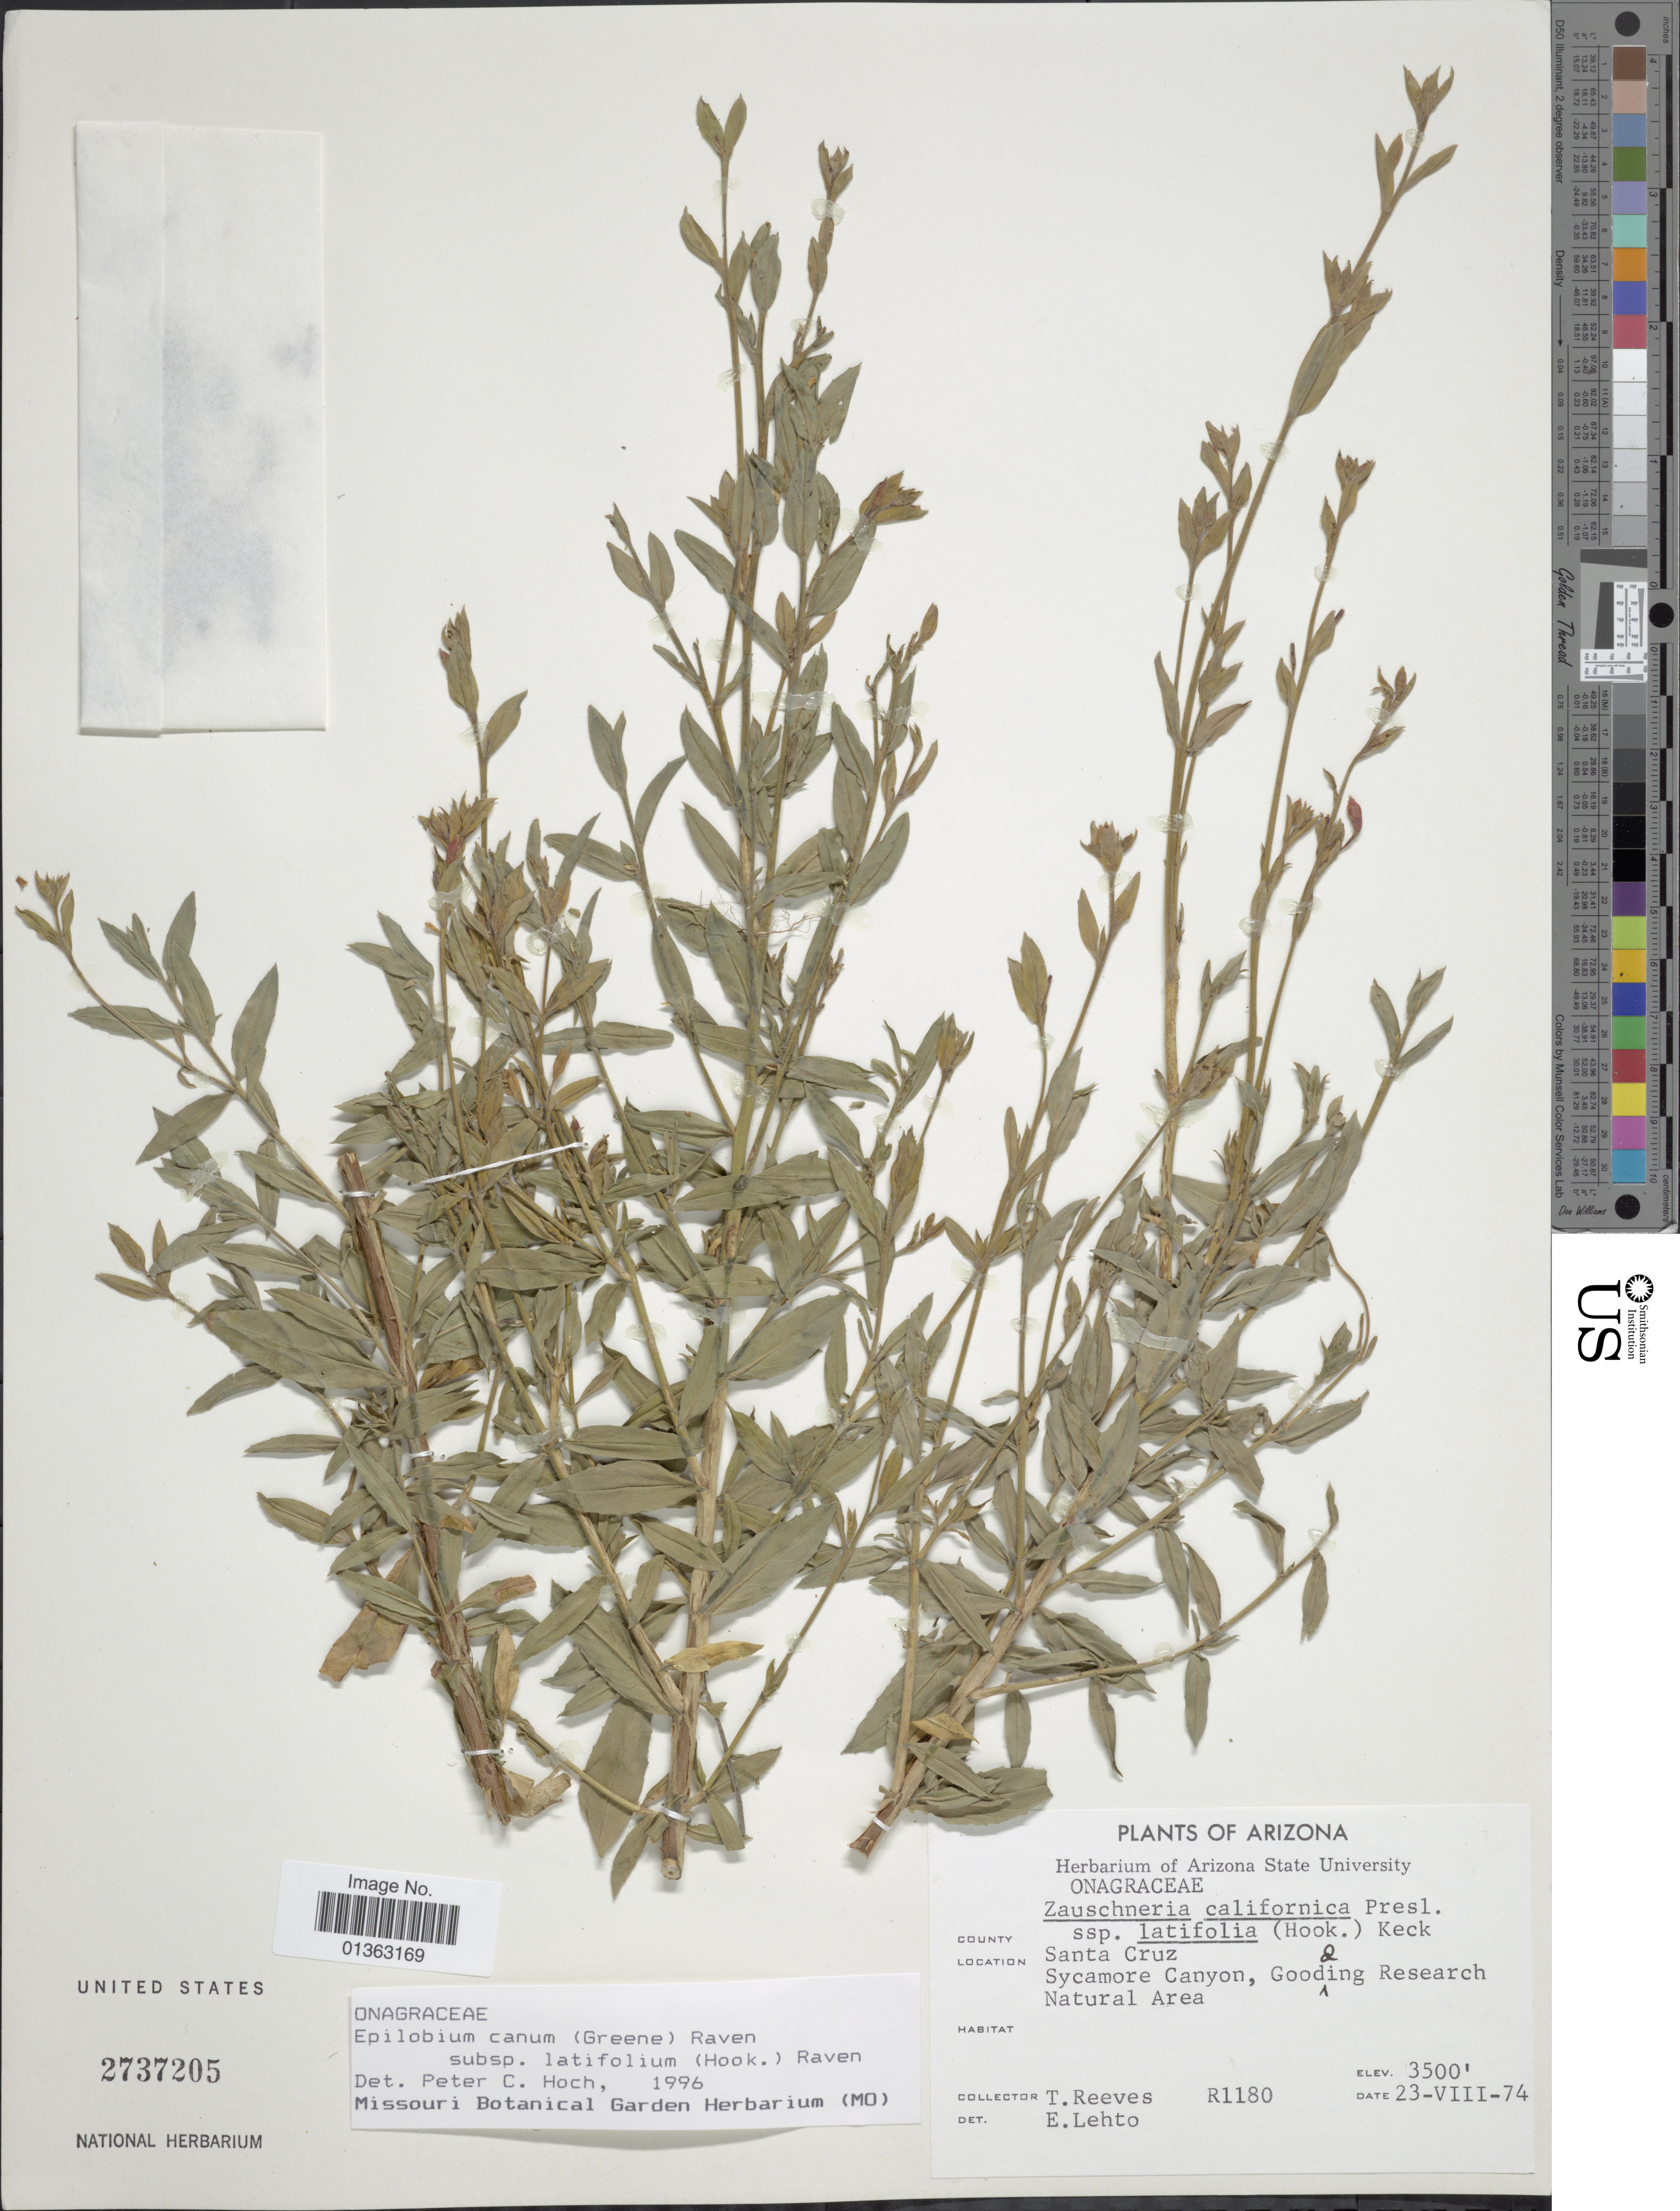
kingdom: Plantae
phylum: Tracheophyta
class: Magnoliopsida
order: Myrtales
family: Onagraceae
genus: Epilobium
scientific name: Epilobium canum subsp. latifolium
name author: (Hook.) P.H. Raven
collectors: T. Reeves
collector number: R1180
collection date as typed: Transcribed d/m/y: 23/8/74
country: United States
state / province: Arizona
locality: Santa Cruz. Sycamore Canyon, Goodding Research Natural Area.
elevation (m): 1067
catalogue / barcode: US 2737205